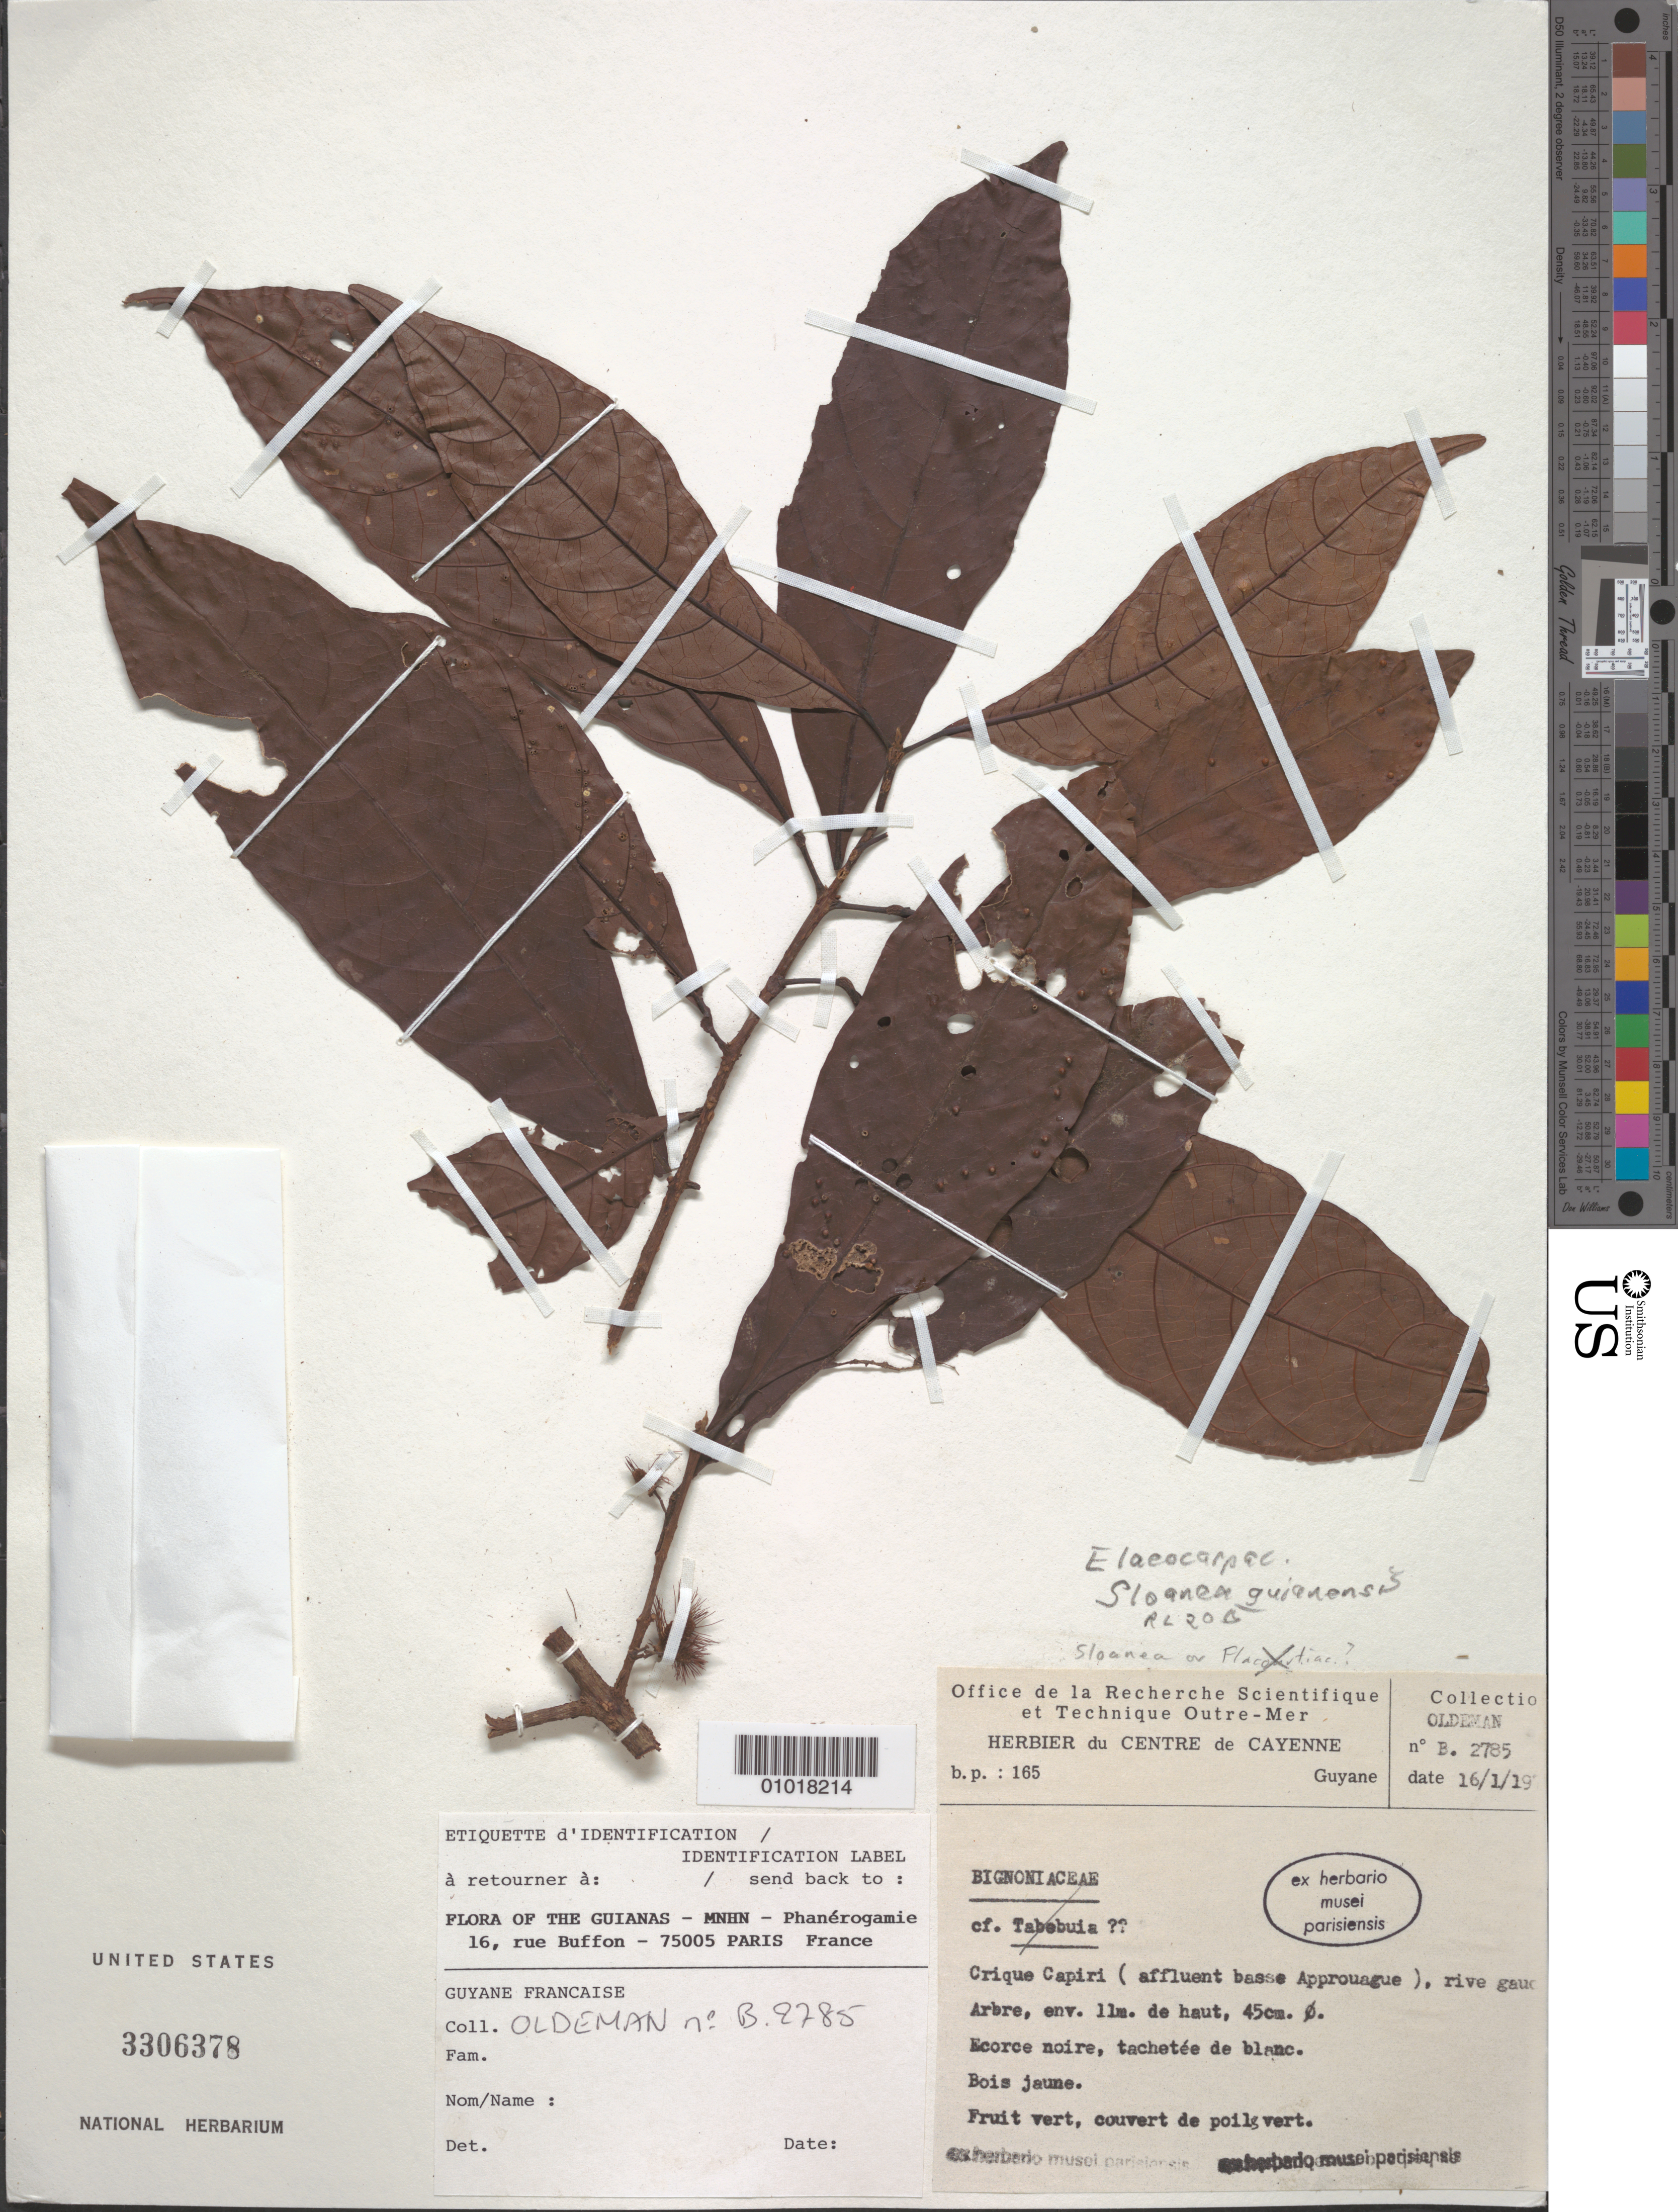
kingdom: Plantae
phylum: Tracheophyta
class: Magnoliopsida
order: Oxalidales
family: Elaeocarpaceae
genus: Sloanea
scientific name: Sloanea guianensis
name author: (Aubl.) Benth.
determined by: Liesner, R. L.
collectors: R. Oldeman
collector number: B 2785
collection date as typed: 16-Jan-70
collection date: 1970-01-16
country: French Guiana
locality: Crique Capiri (affluent basse Approuague), rive gauche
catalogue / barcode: US 3306378